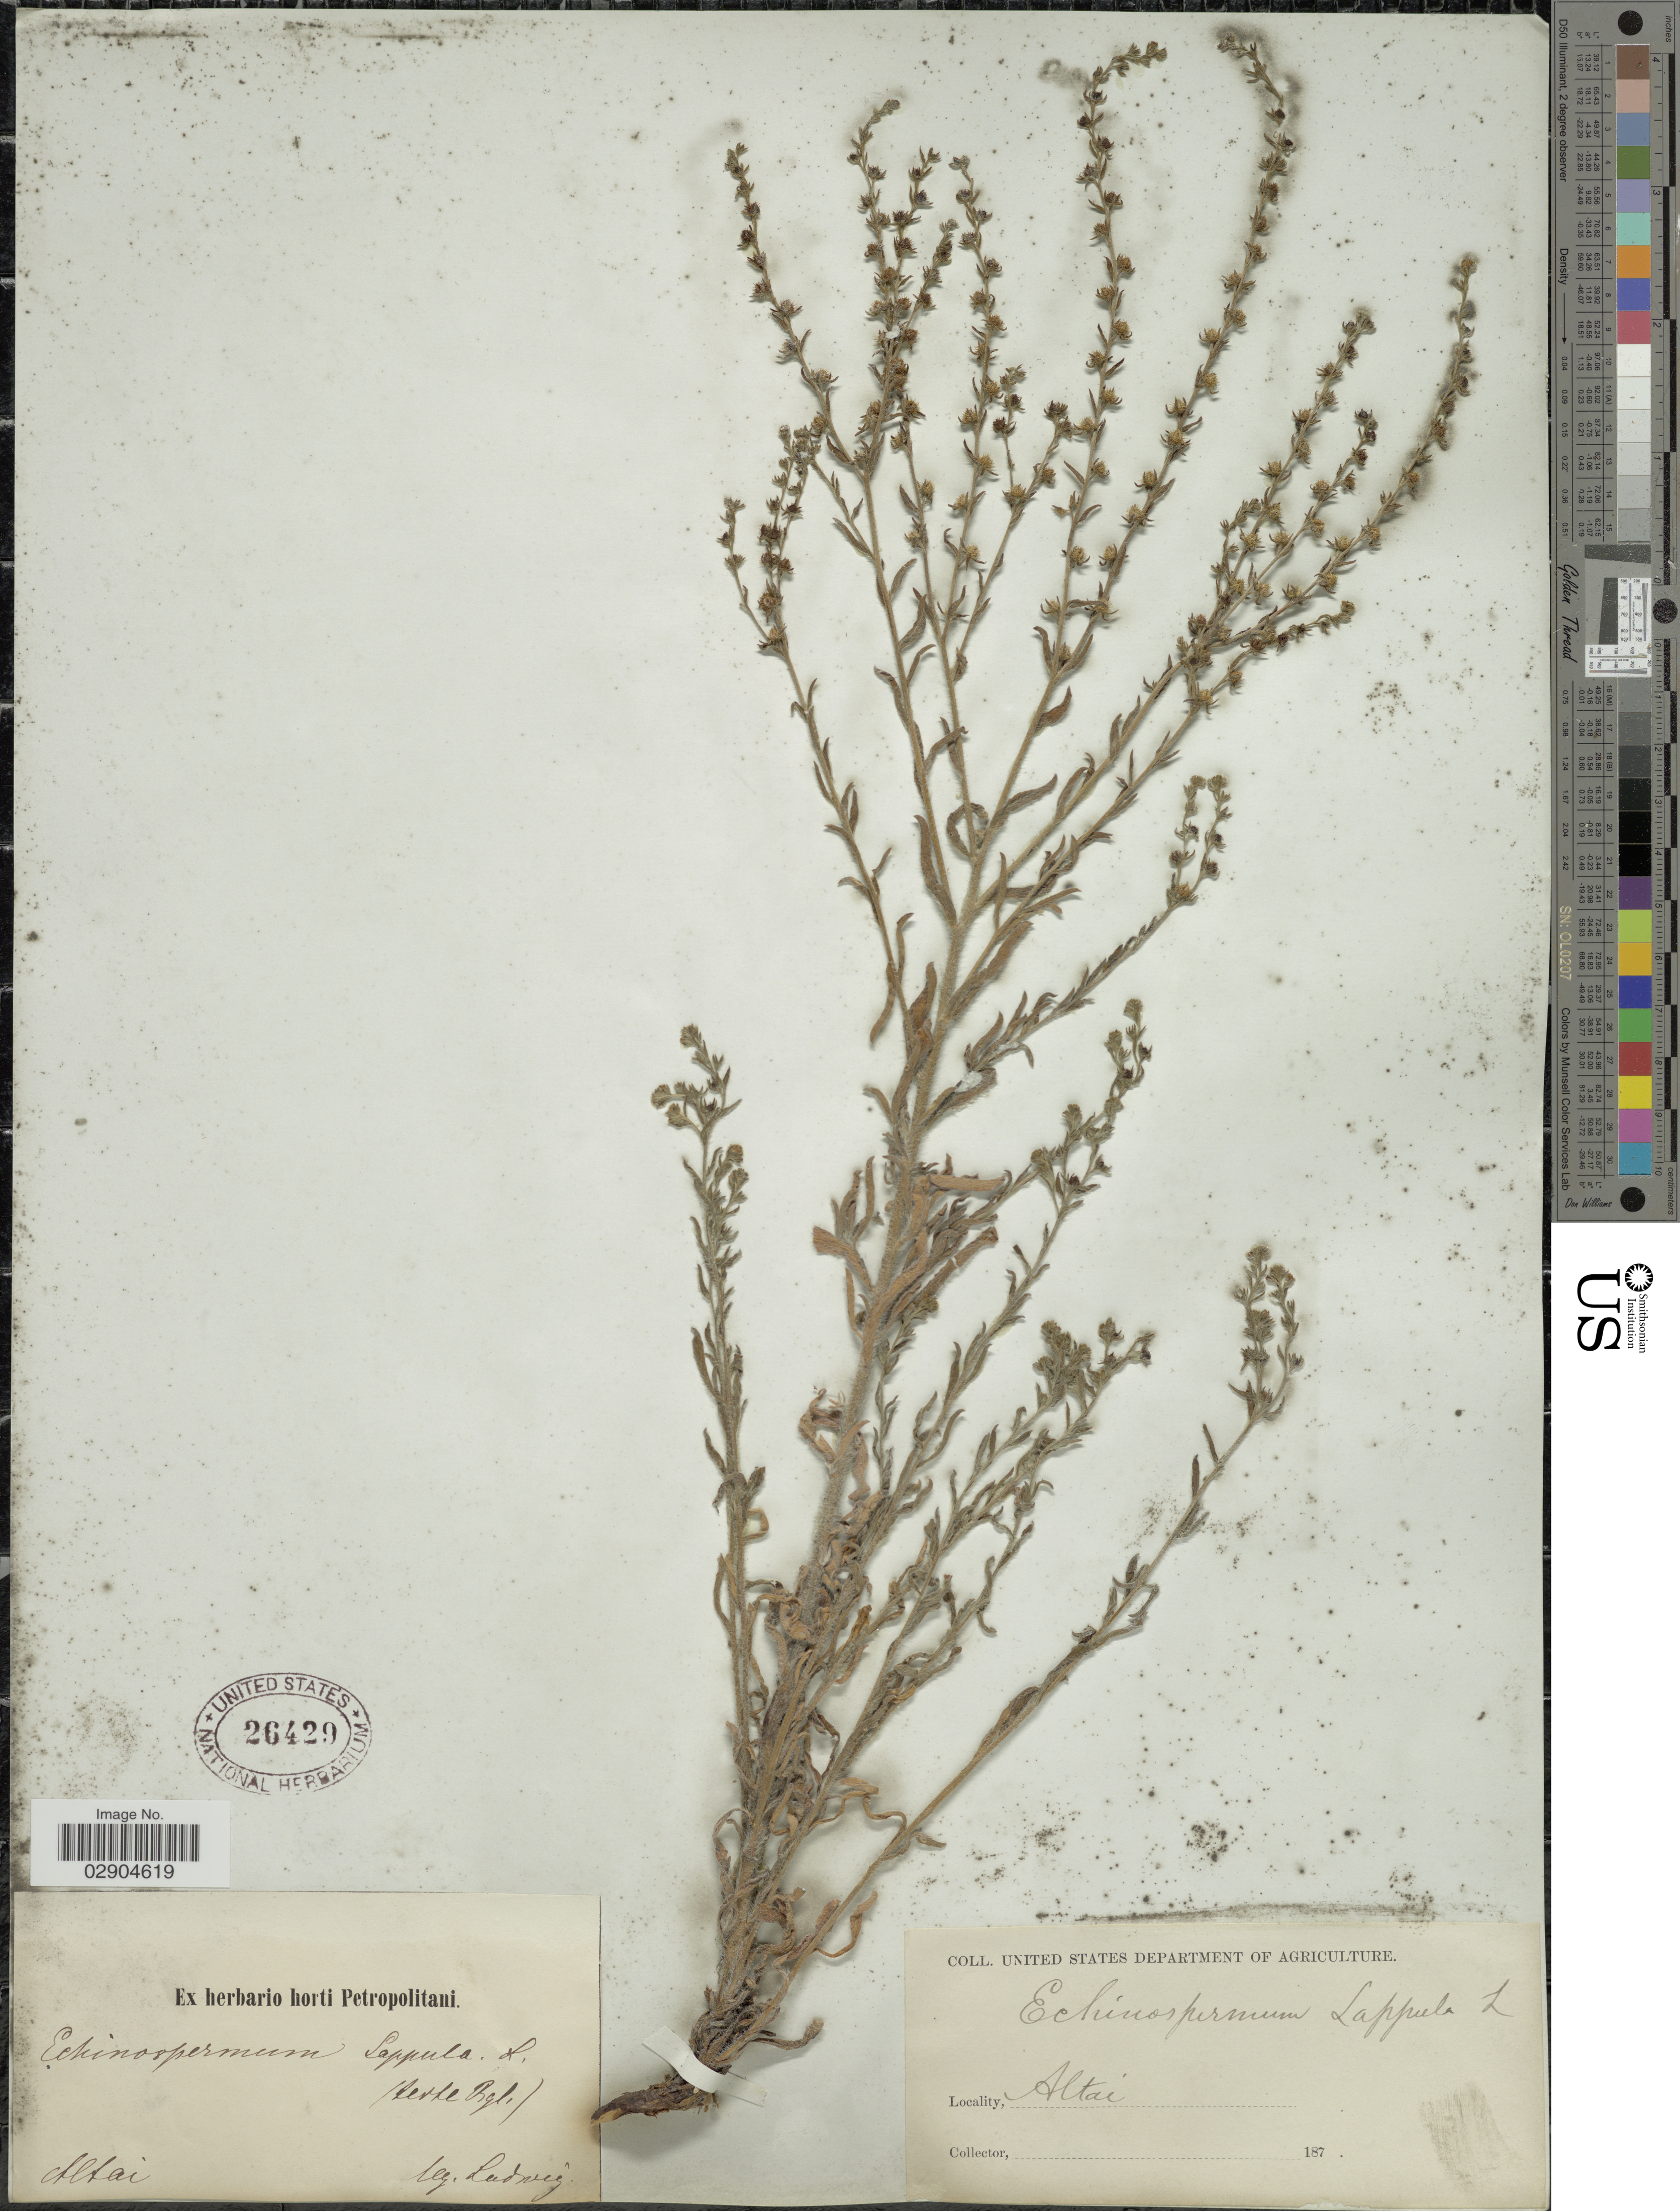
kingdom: Plantae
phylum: Tracheophyta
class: Magnoliopsida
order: Boraginales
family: Boraginaceae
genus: Lappula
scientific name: Lappula lappula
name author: H. Karst.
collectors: Ludwig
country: Russian Federation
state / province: Altai Republic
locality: Altai.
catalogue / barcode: US 26429